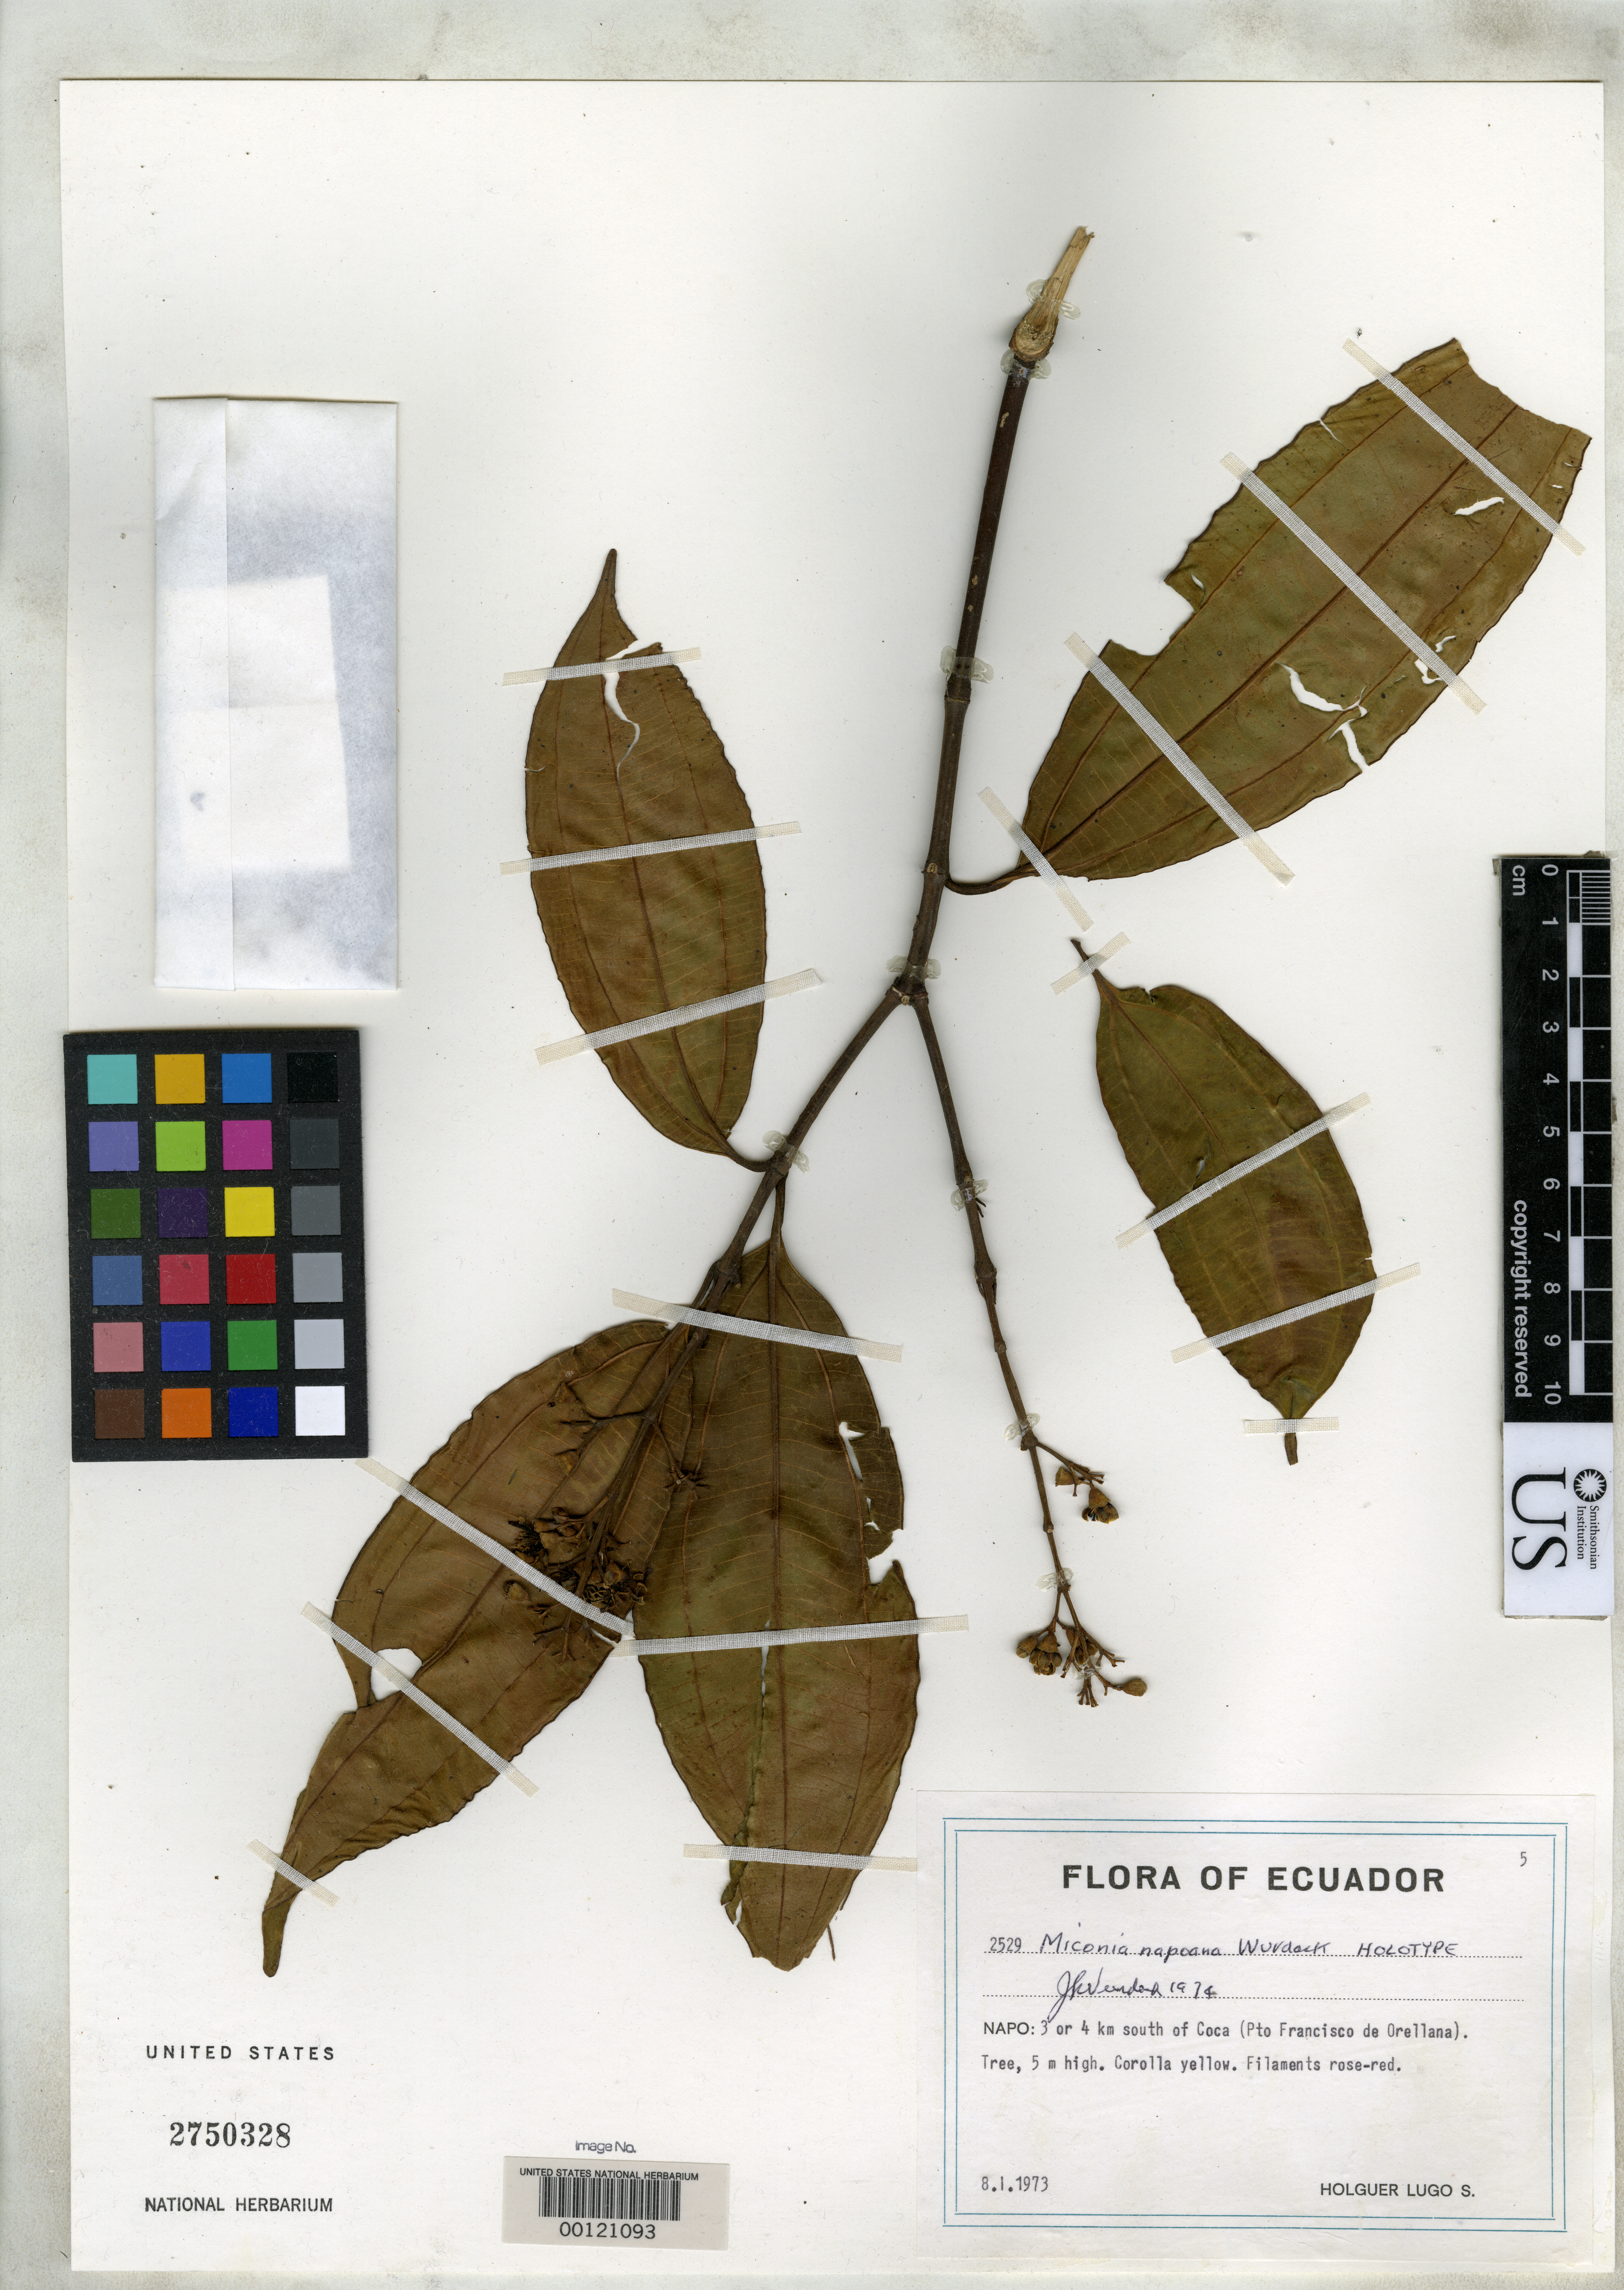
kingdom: Plantae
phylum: Tracheophyta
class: Magnoliopsida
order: Myrtales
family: Melastomataceae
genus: Miconia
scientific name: Miconia napoana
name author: Wurdack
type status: Holotype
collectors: H. Lugo S.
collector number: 2529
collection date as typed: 08 Jan 1973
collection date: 1973-01-08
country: Ecuador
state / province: Napo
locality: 3-4 km. S of Coca.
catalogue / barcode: US 2750328